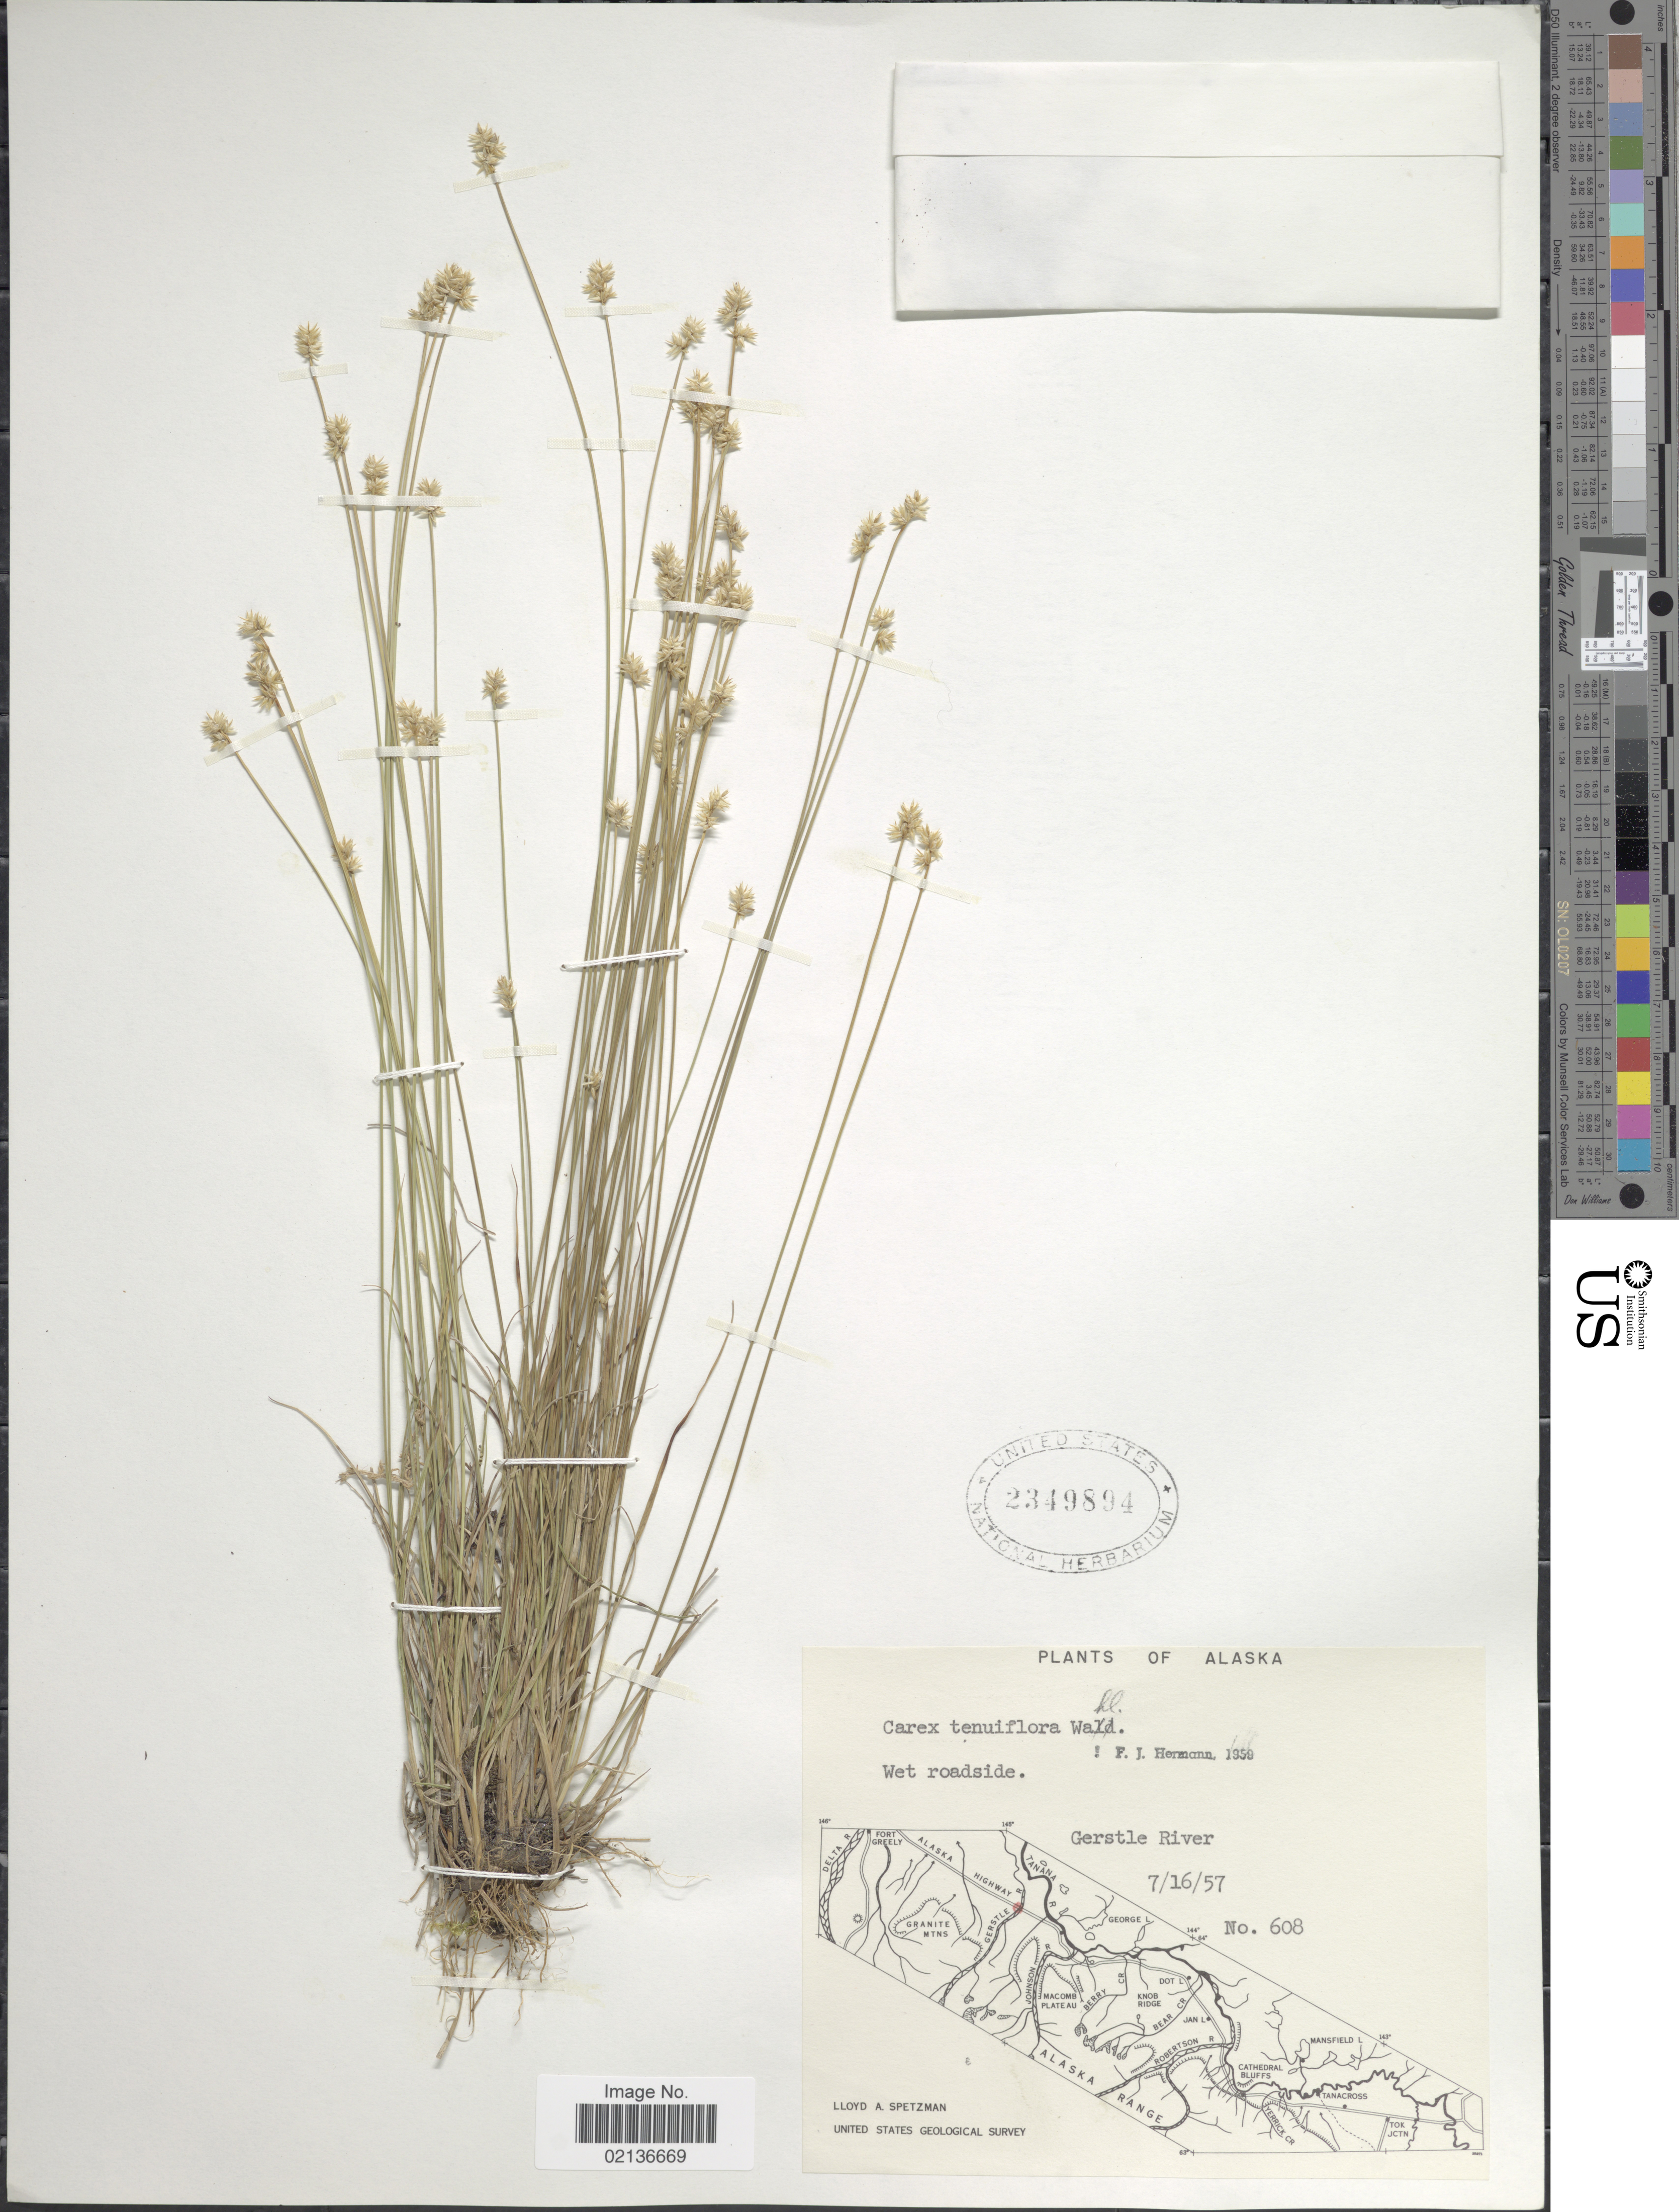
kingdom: Plantae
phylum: Tracheophyta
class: Liliopsida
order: Poales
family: Cyperaceae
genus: Carex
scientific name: Carex tenuiflora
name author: Wahlenb.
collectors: L. Spetzman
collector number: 608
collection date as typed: Transcribed d/m/y: 16/5/57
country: United States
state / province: Alaska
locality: Gerstle River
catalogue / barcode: US 2349894